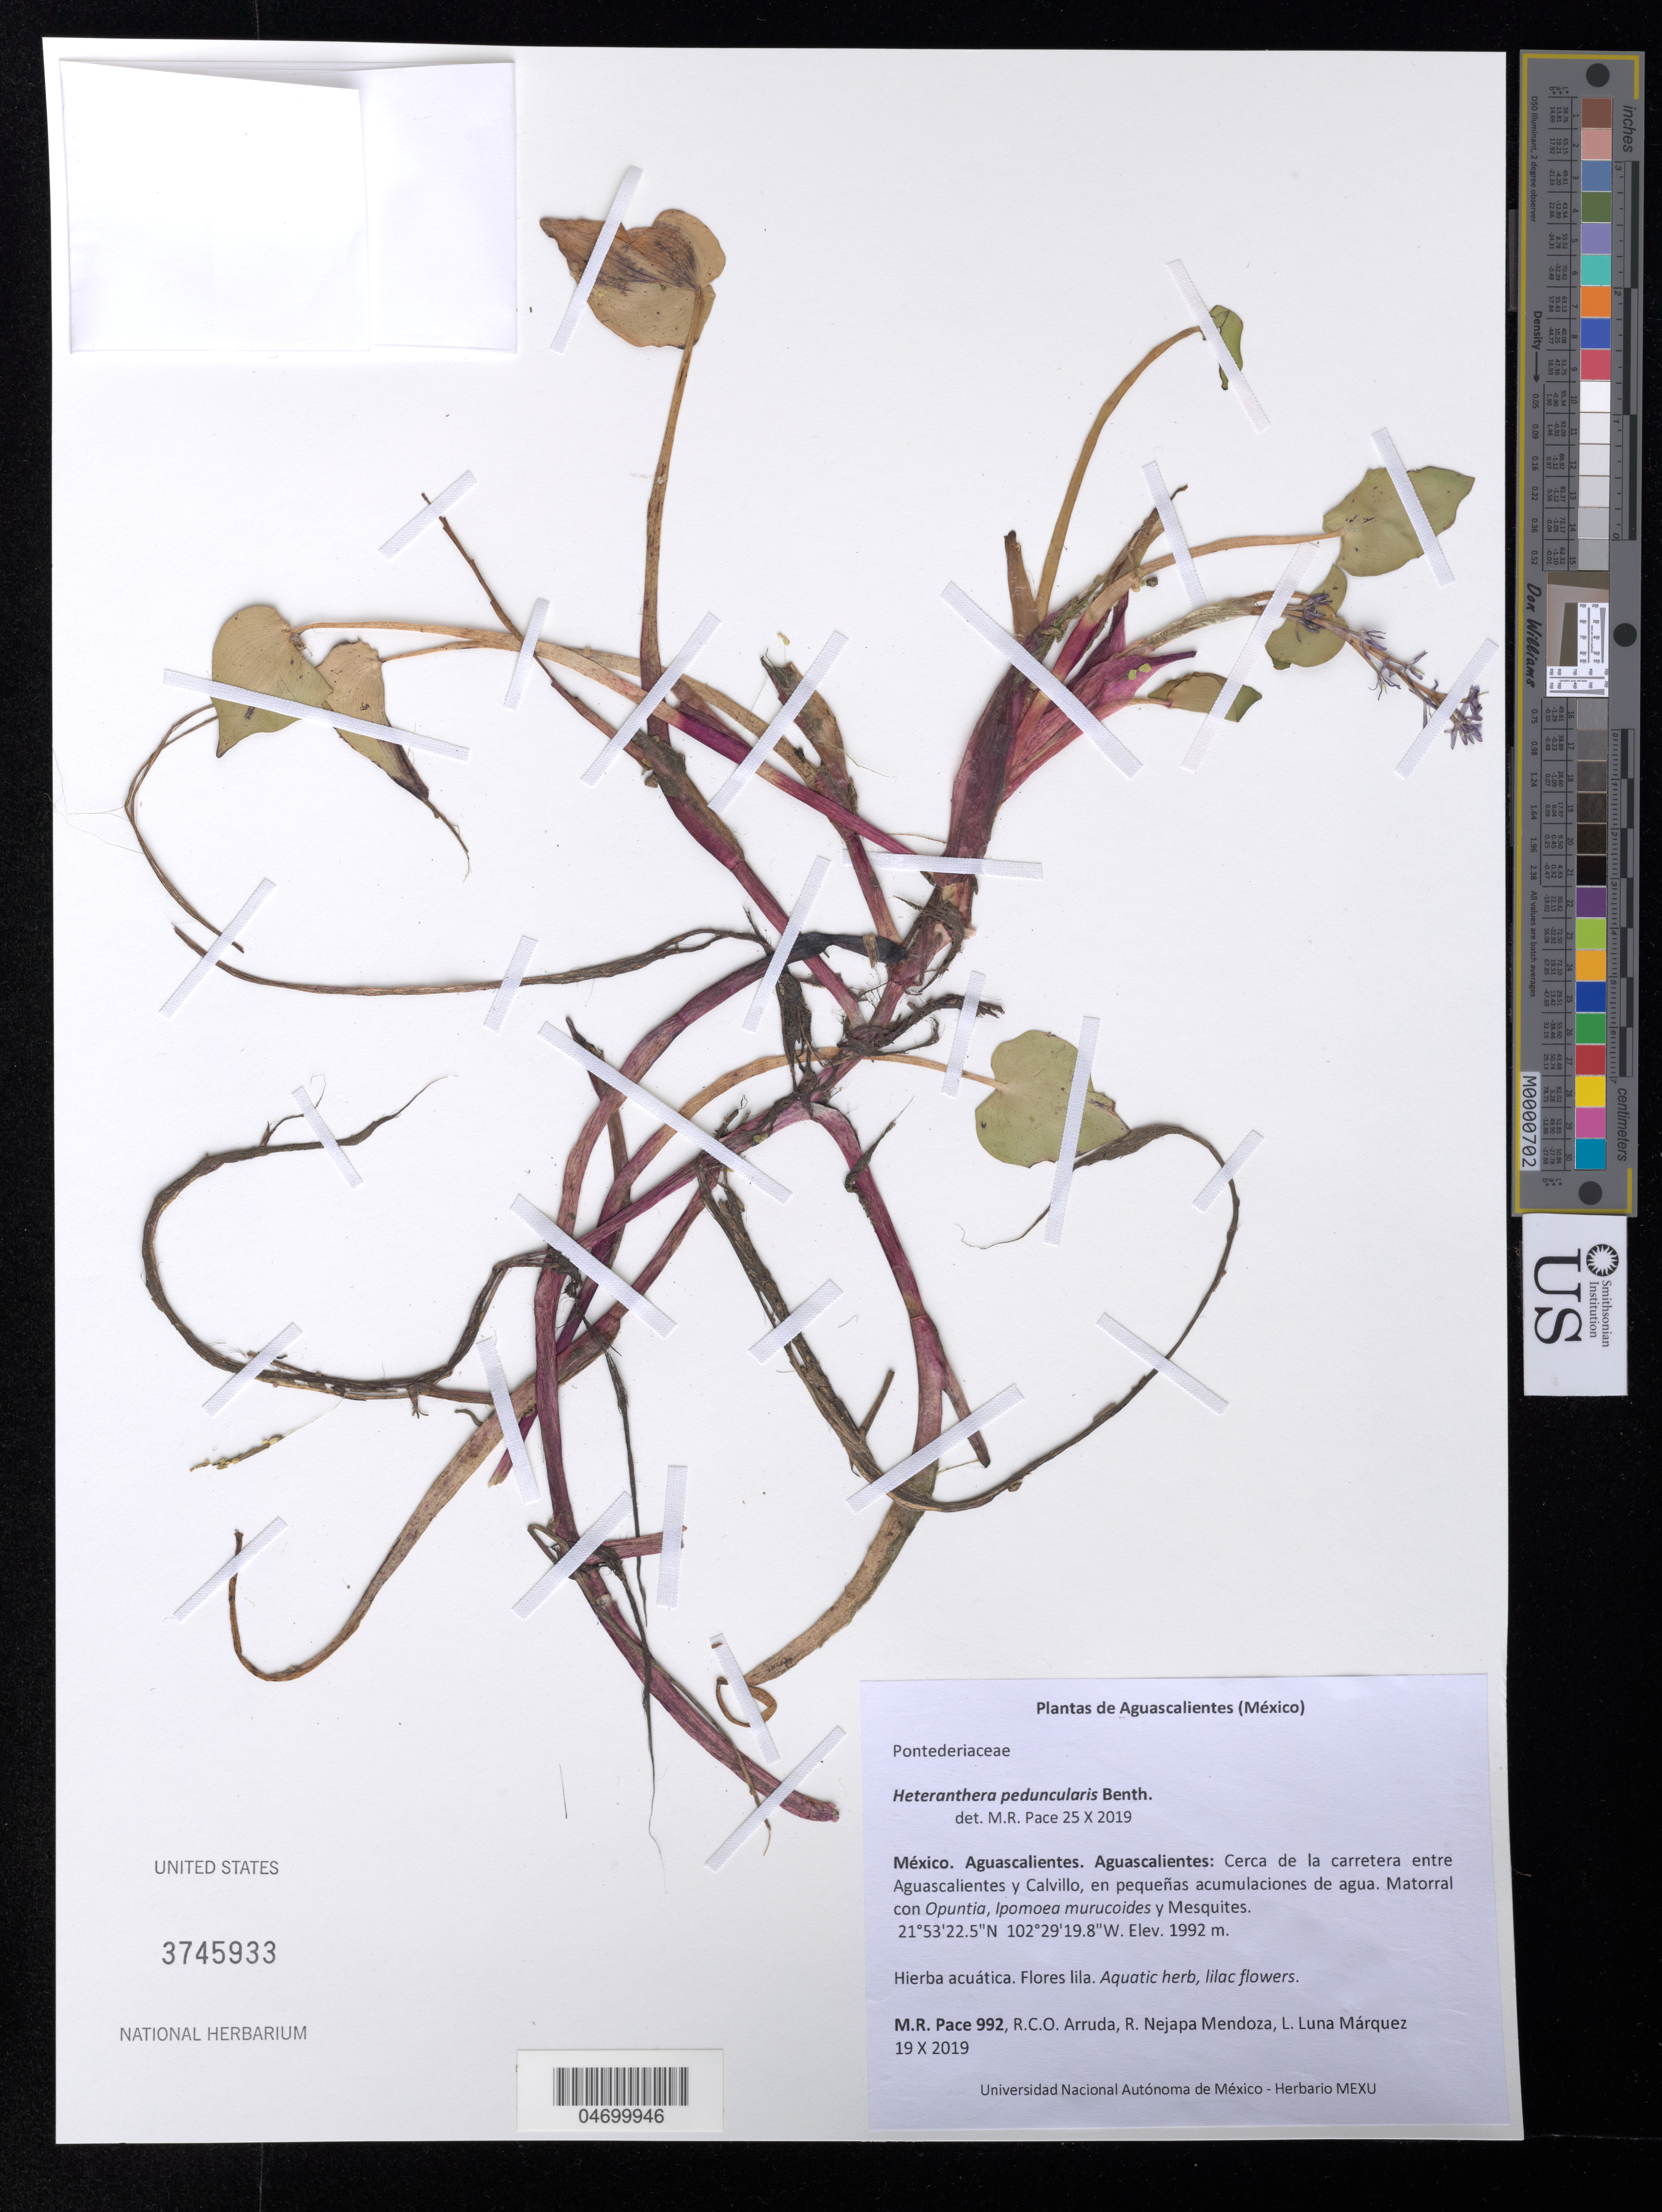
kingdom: Plantae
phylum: Tracheophyta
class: Liliopsida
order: Commelinales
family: Pontederiaceae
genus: Heteranthera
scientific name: Heteranthera peduncularis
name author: Benth.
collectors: M. Pace, R. Arruda, R. Nejapa Mendoza & L. Luna Marquez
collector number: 992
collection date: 2019-10-19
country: Mexico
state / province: Aguascalientes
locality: Cerca de la carretera entre Aguascalientes y Calvillo, en pequeñas acumulaciones de agua.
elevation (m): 1992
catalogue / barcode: US 3745933